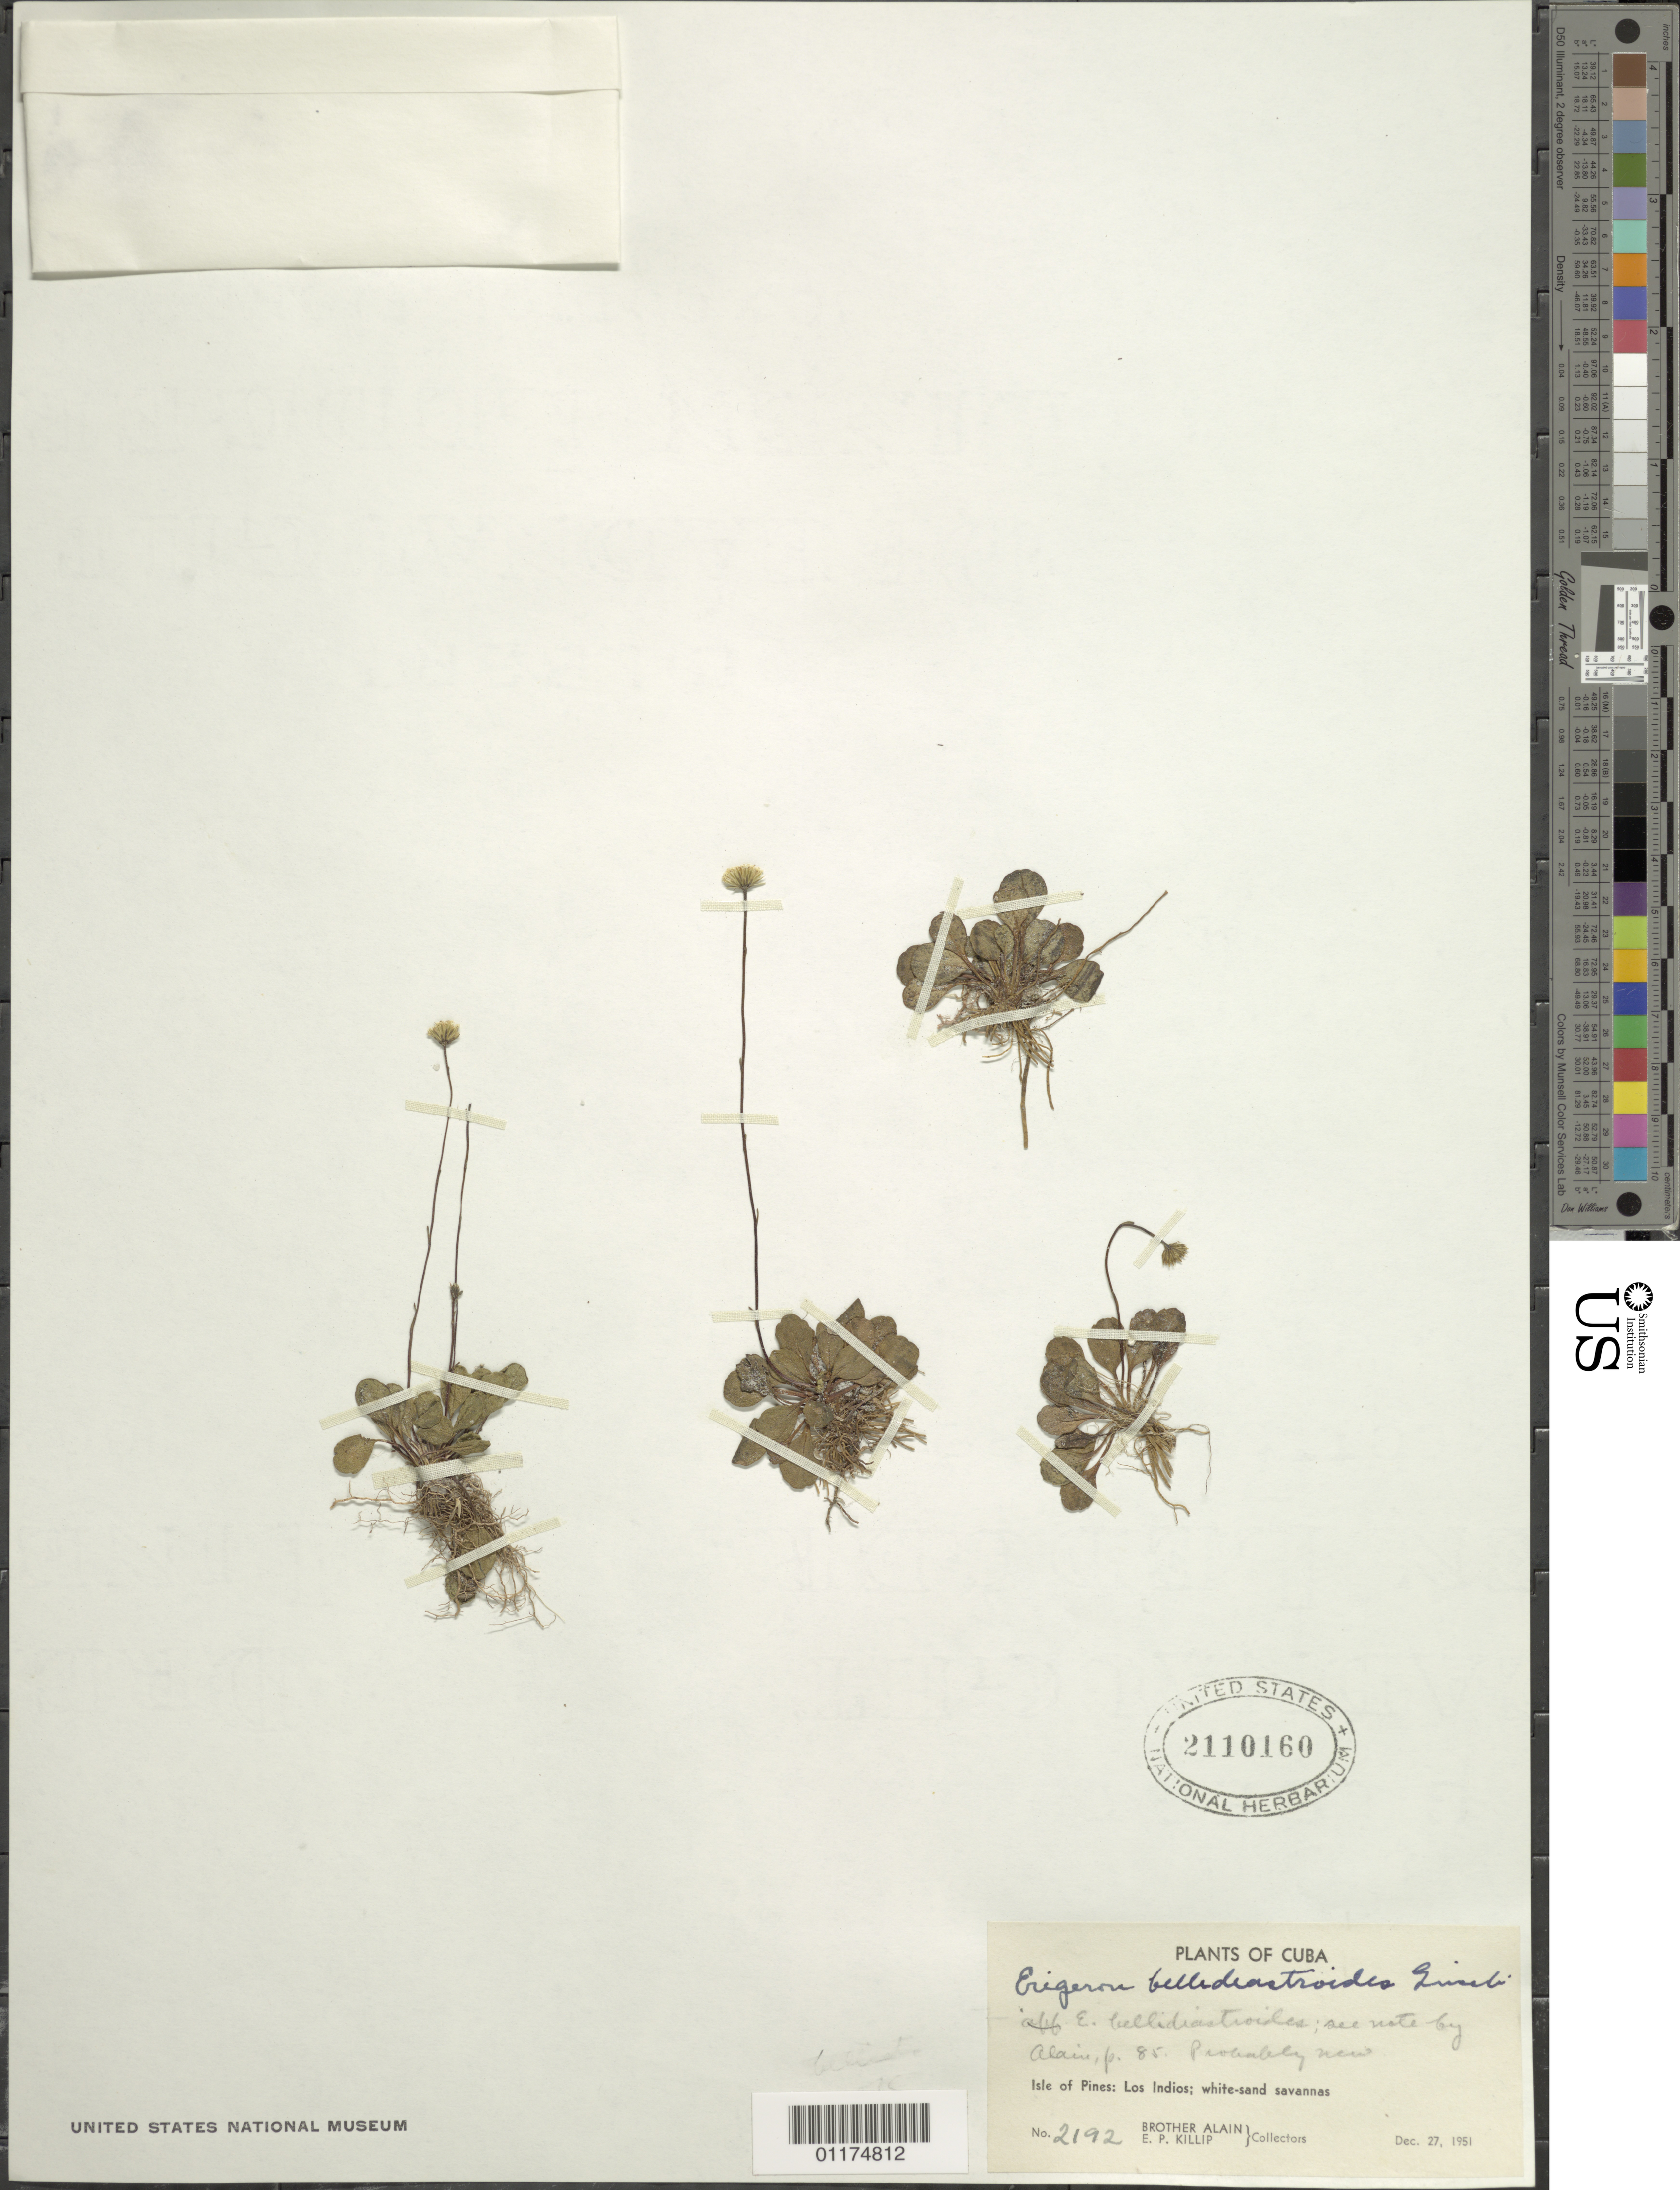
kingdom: Plantae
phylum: Tracheophyta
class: Magnoliopsida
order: Asterales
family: Asteraceae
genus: Erigeron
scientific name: Erigeron bellidiastroides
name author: Griseb.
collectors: A. H. Liogier & E. P. Killip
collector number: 2192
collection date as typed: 27 Dec 1951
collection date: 1951-12-27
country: Cuba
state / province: Isla de la Juventud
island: Isla de la Juventud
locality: Los Indios; white-sand savanas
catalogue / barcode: US 2110160